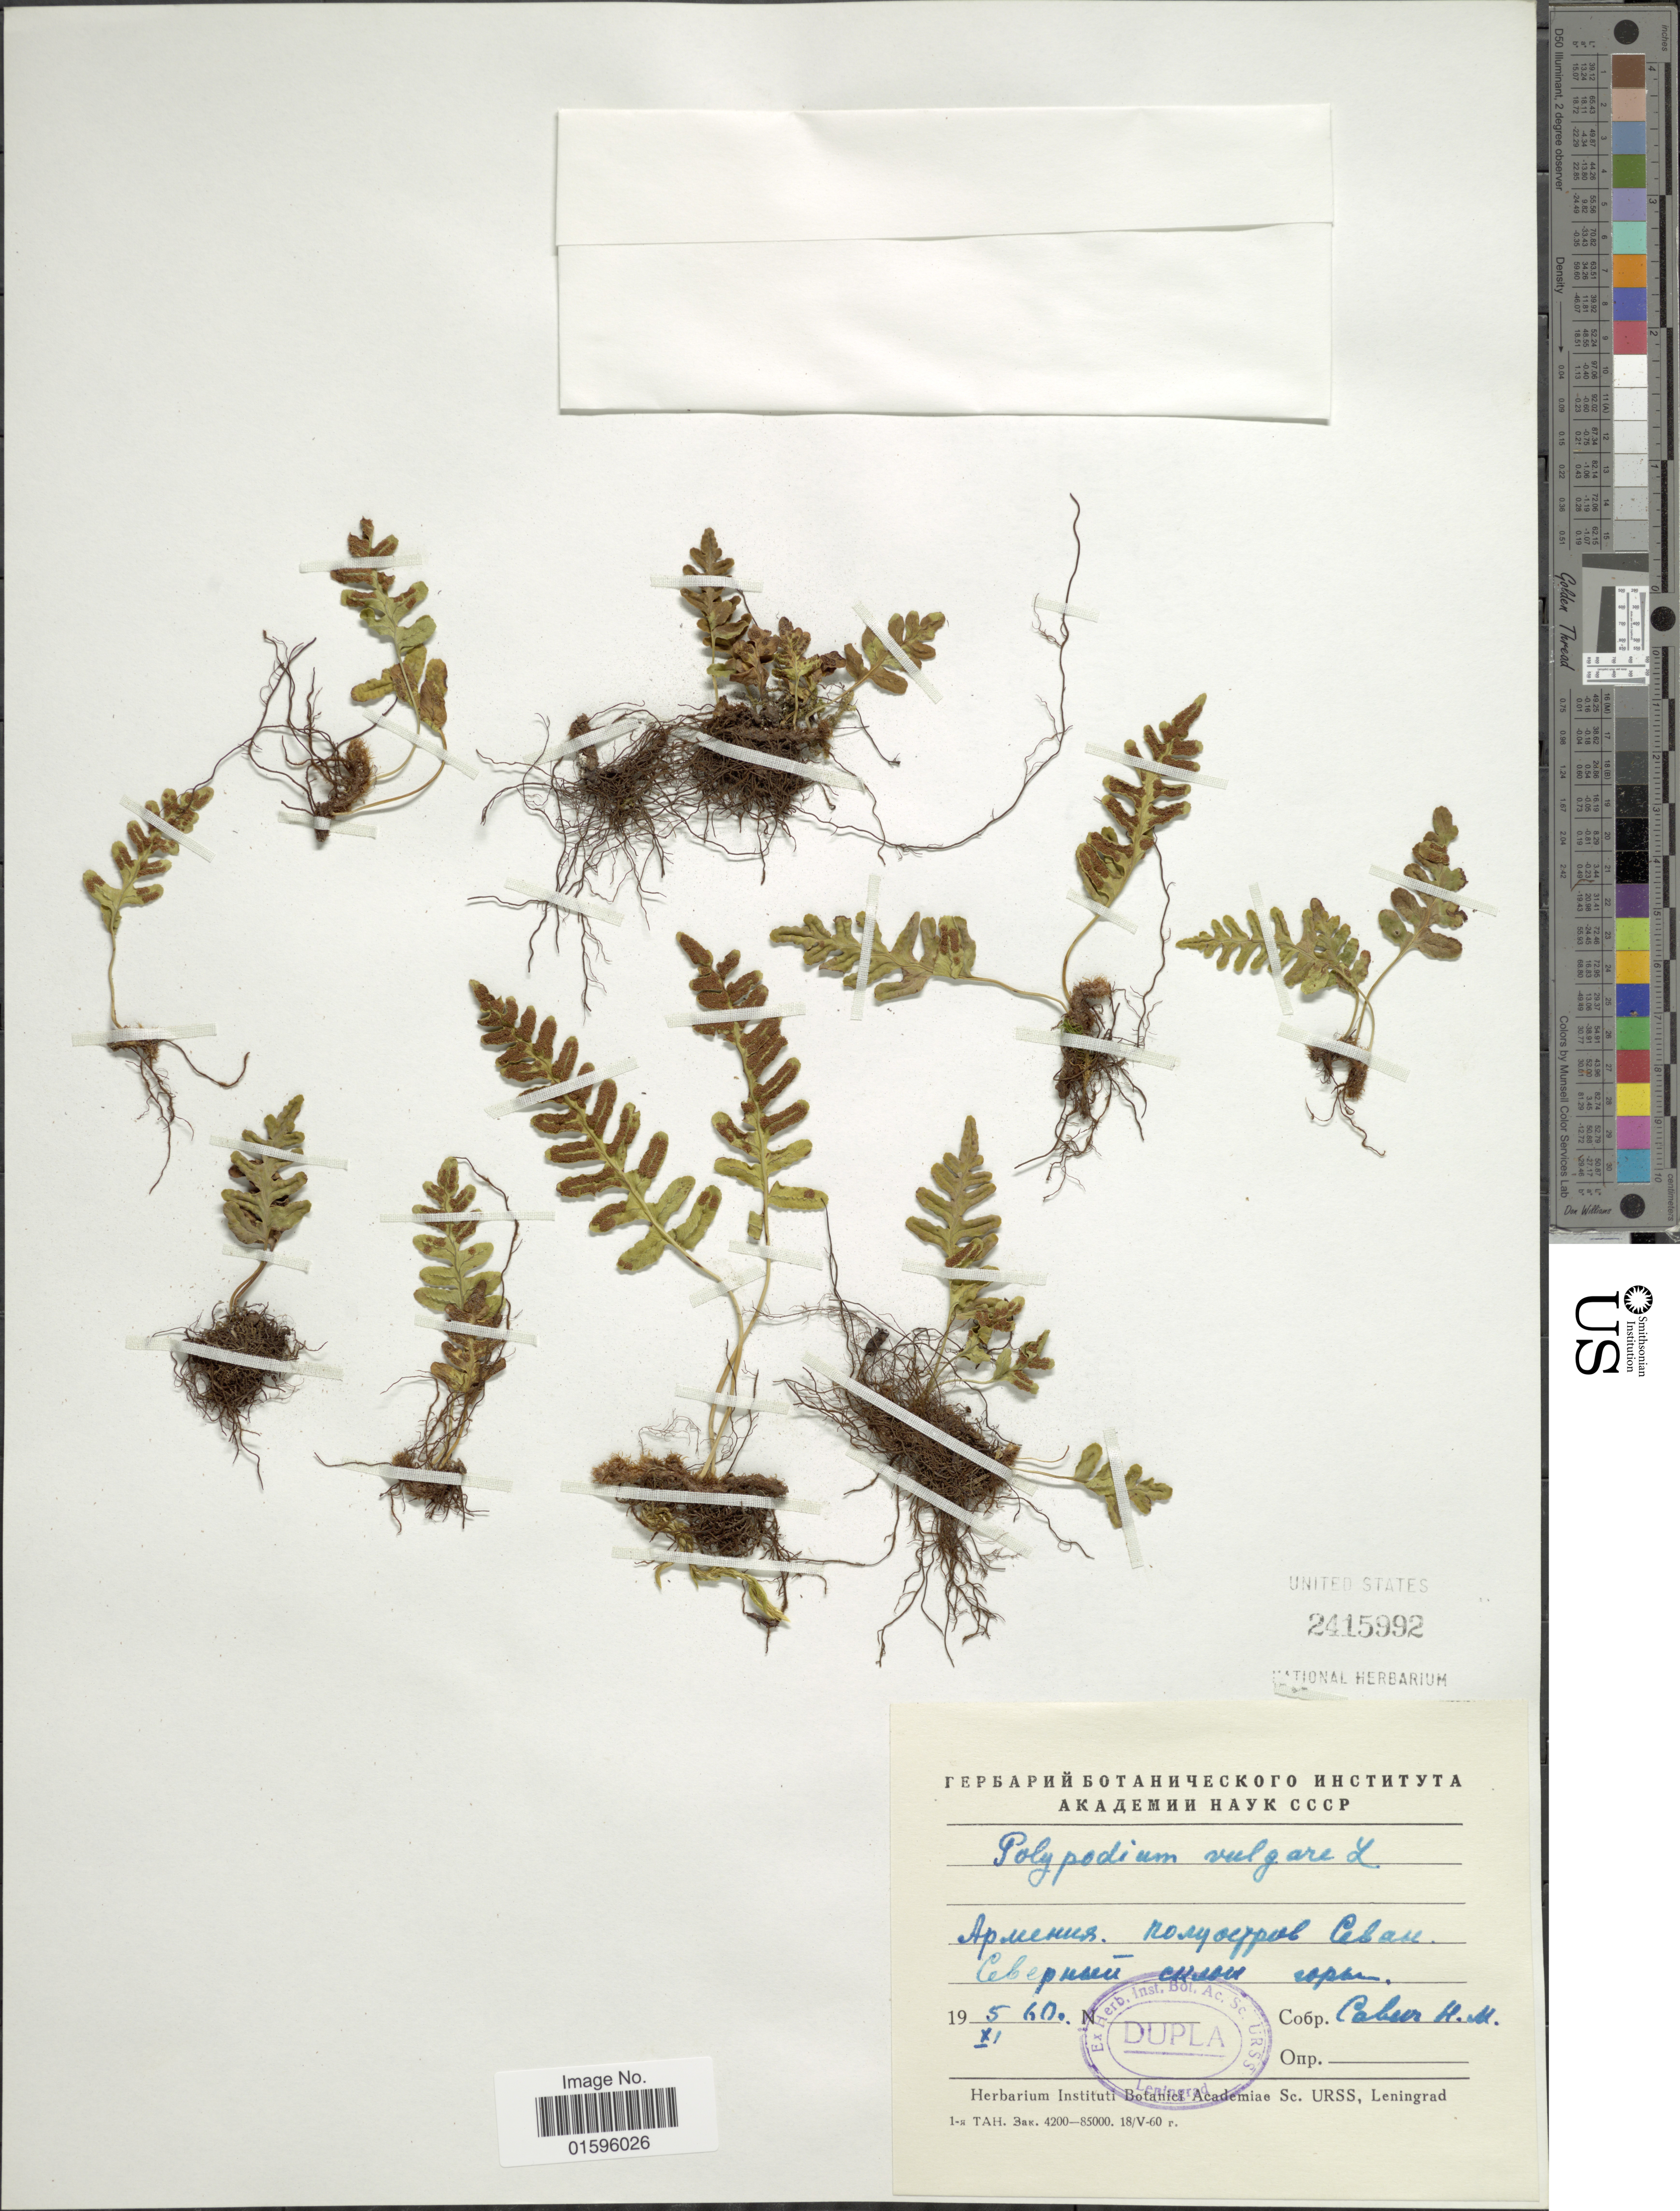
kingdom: Plantae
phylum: Tracheophyta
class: Polypodiopsida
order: Polypodiales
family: Polypodiaceae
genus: Polypodium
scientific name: Polypodium vulgare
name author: L.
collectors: H. Cabur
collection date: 1960-11-05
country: Armenia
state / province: Geghark'unik'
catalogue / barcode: US 2415992